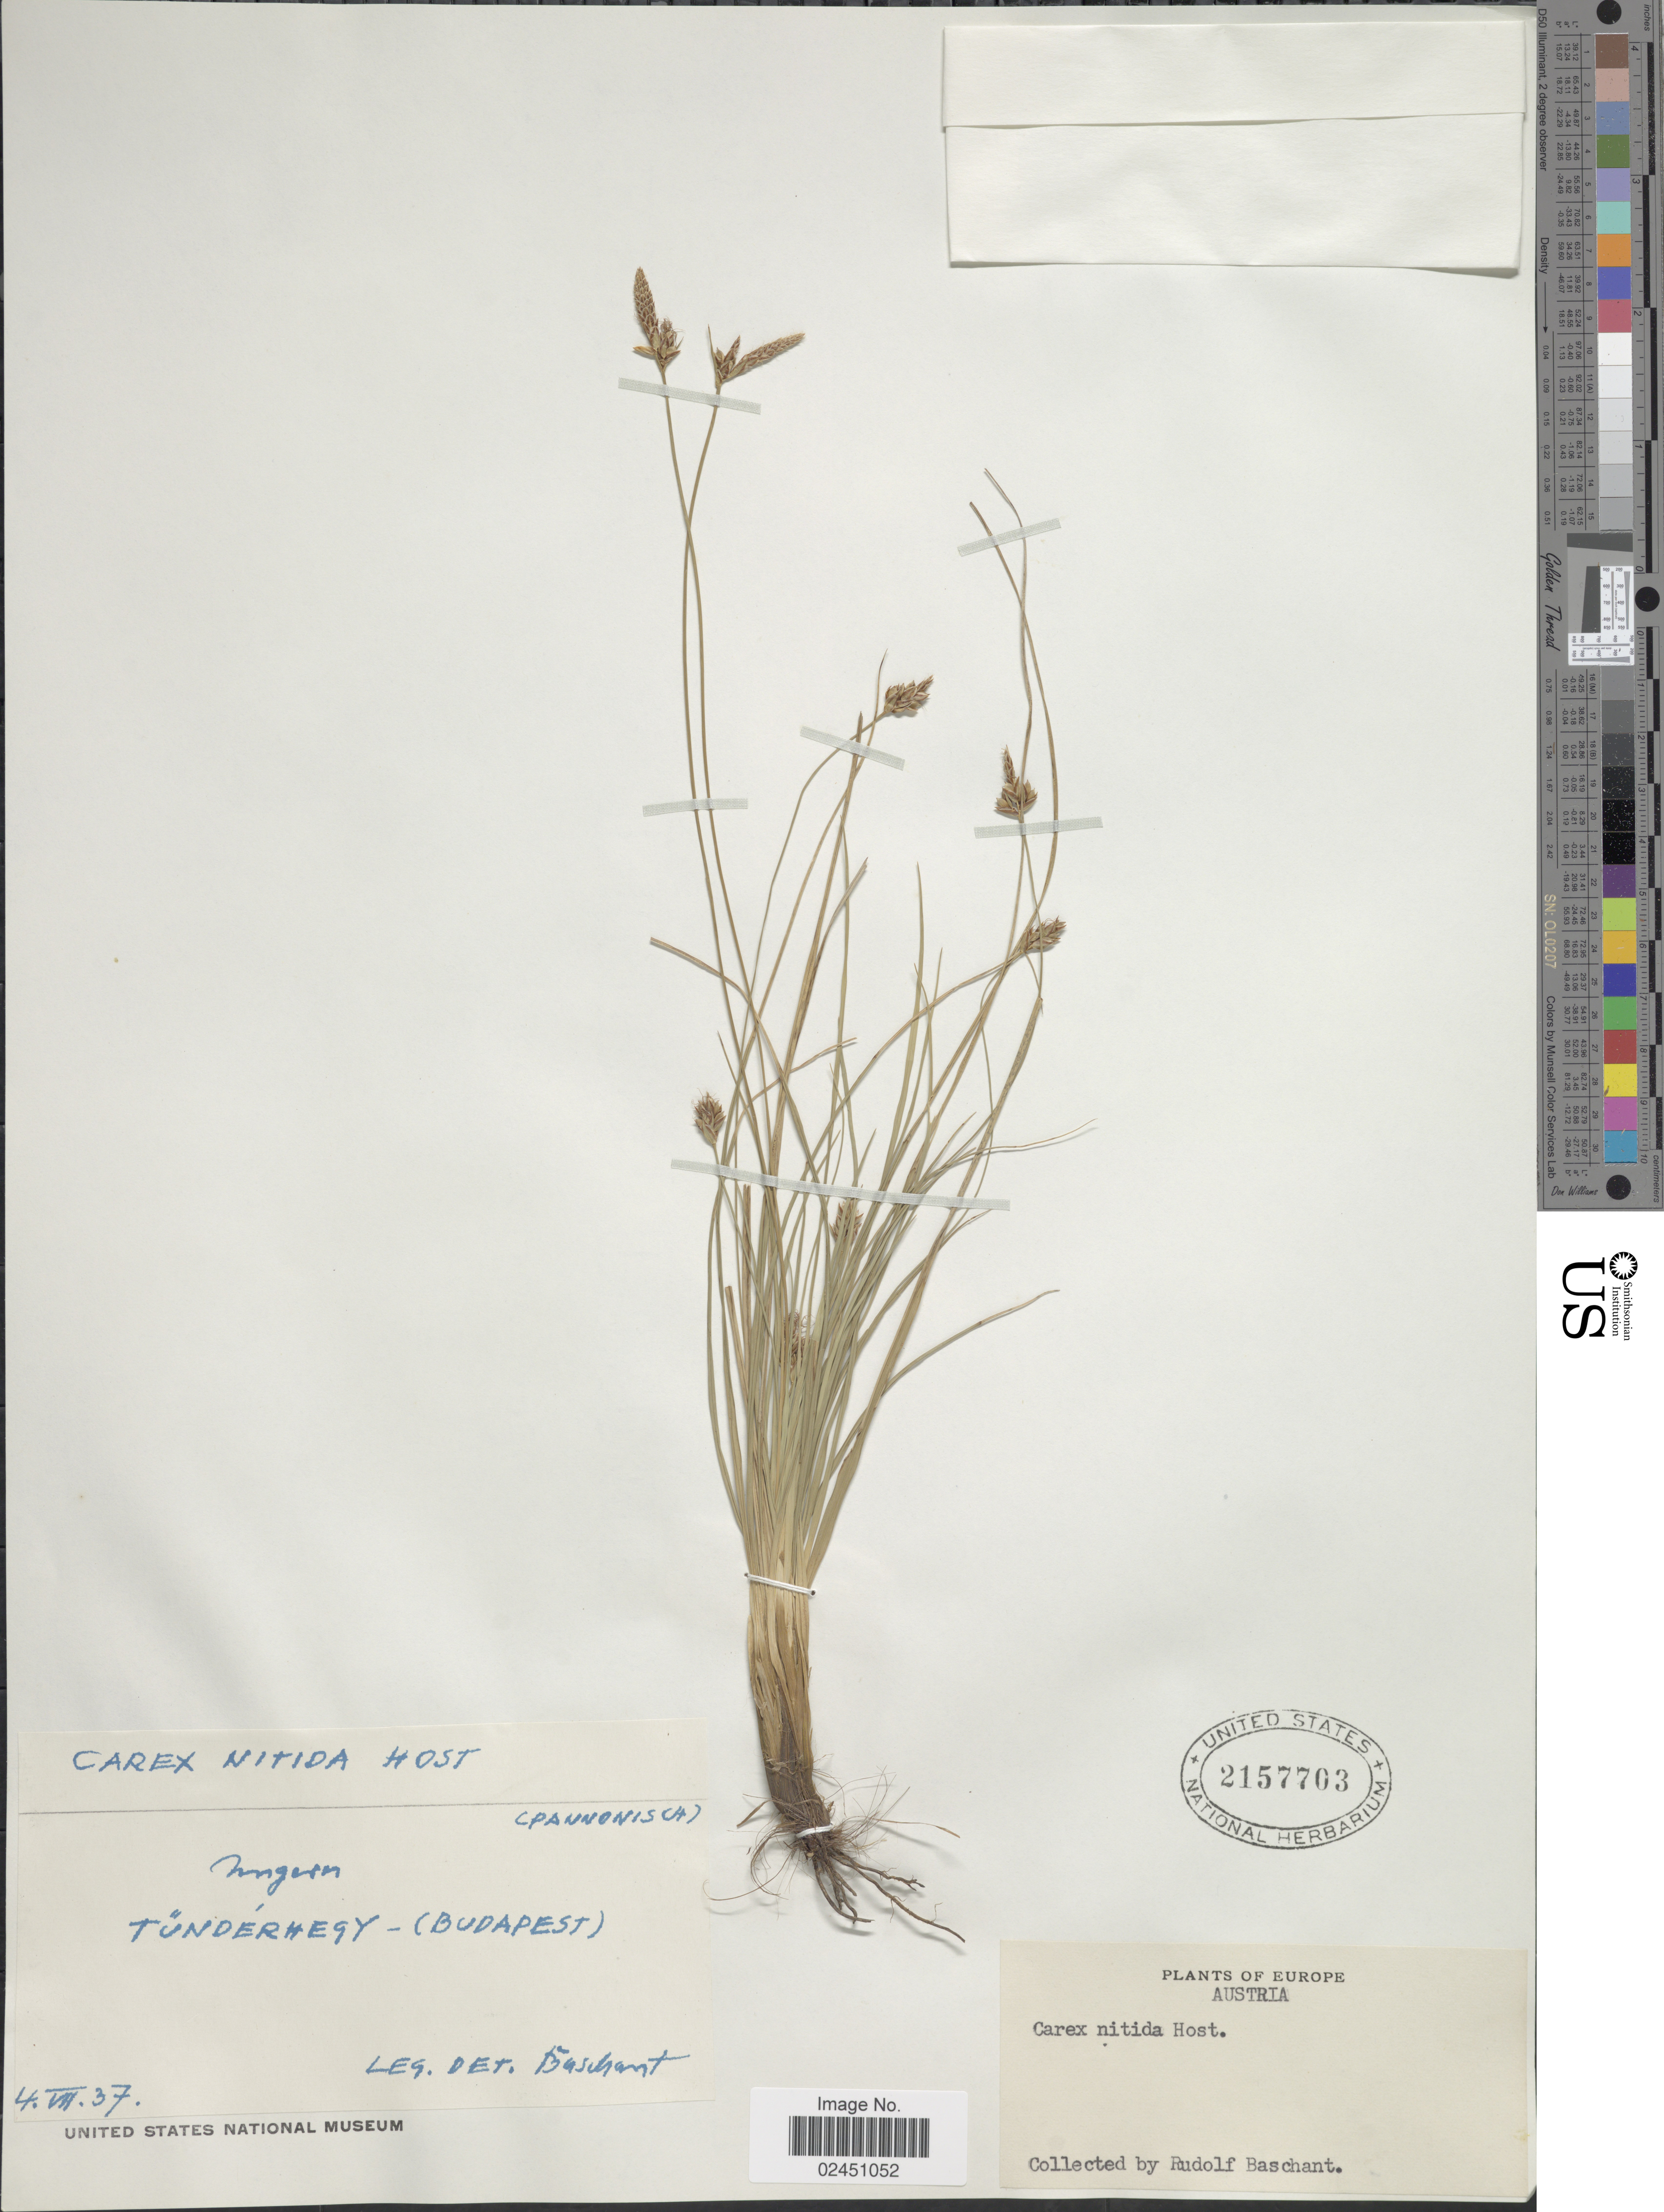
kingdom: Plantae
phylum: Tracheophyta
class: Liliopsida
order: Poales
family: Cyperaceae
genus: Carex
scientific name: Carex liparocarpos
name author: Gaudin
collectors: R. Baschant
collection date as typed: Transcribed d/m/y: 4/7/37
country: Hungary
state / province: Budapest, Capital District of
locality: Austria, Tunderghegy (Budapest)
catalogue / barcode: US 2157703